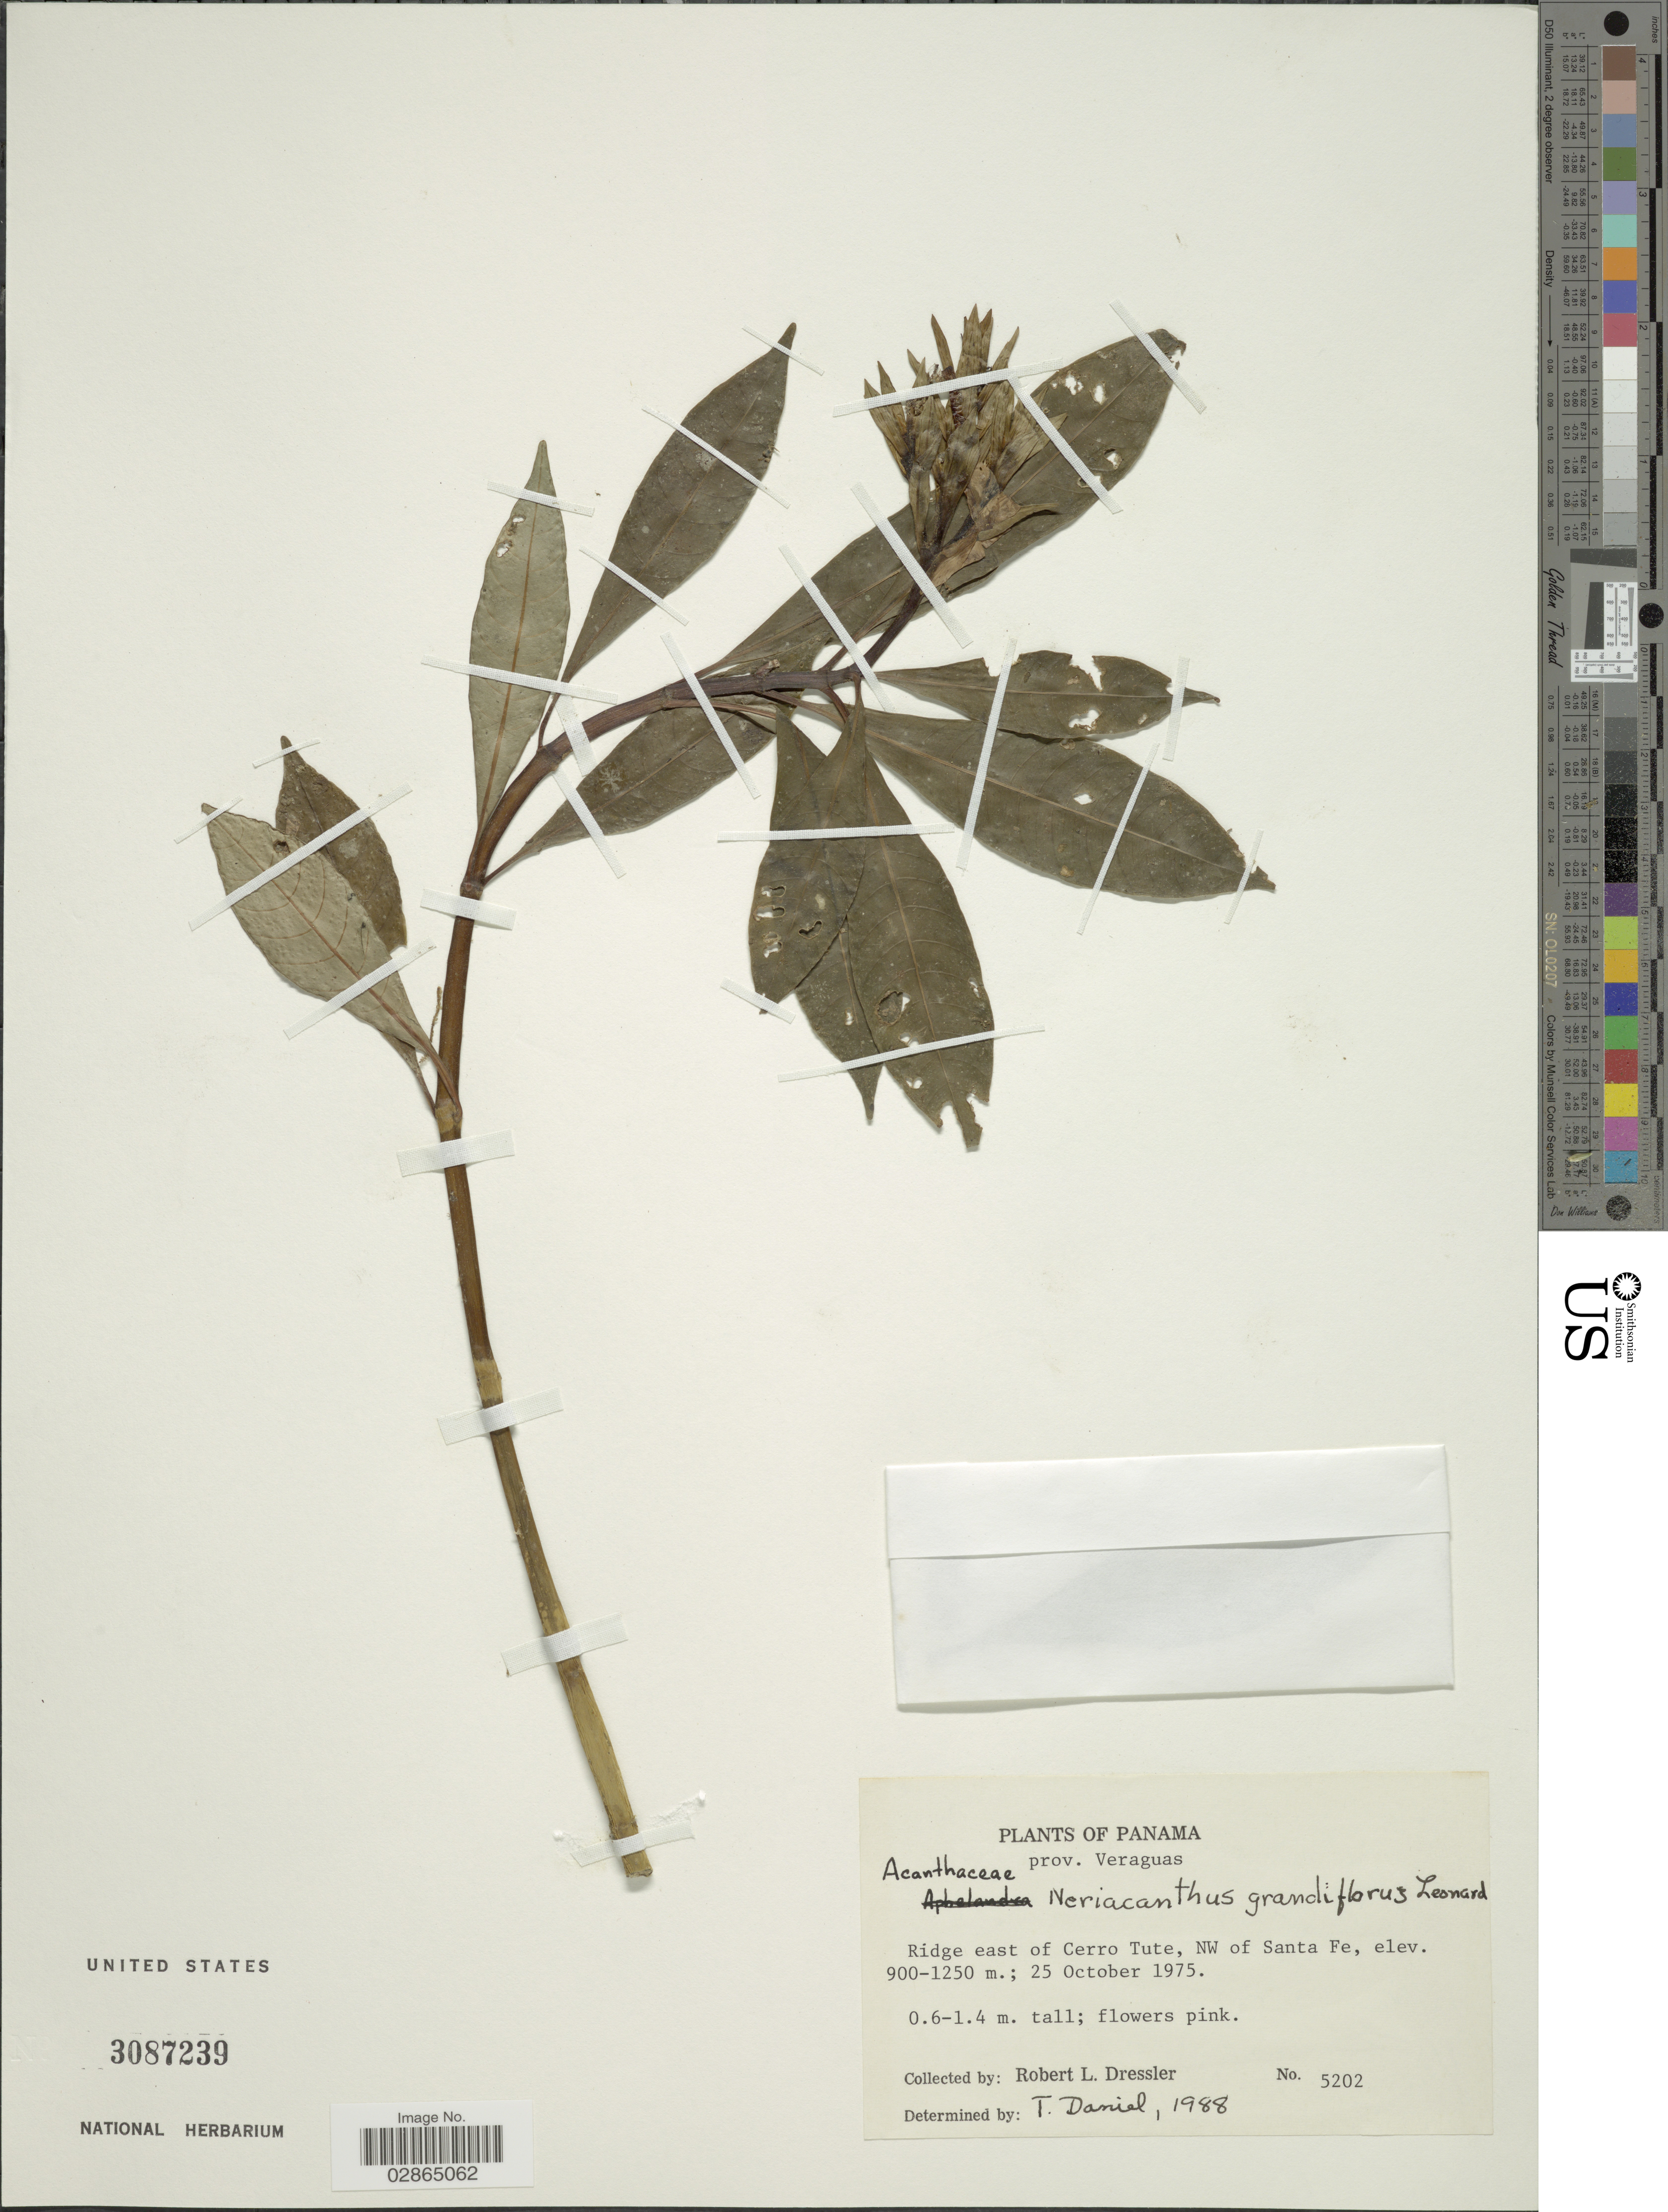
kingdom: Plantae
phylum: Tracheophyta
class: Magnoliopsida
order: Lamiales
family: Acanthaceae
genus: Neriacanthus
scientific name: Neriacanthus grandiflorus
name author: Leonard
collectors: R. Dressler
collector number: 5202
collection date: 1975-10-25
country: Panama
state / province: Veraguas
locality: Ridge east of Cerro Ture, NW of Santa Fe.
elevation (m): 900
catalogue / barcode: US 3087239